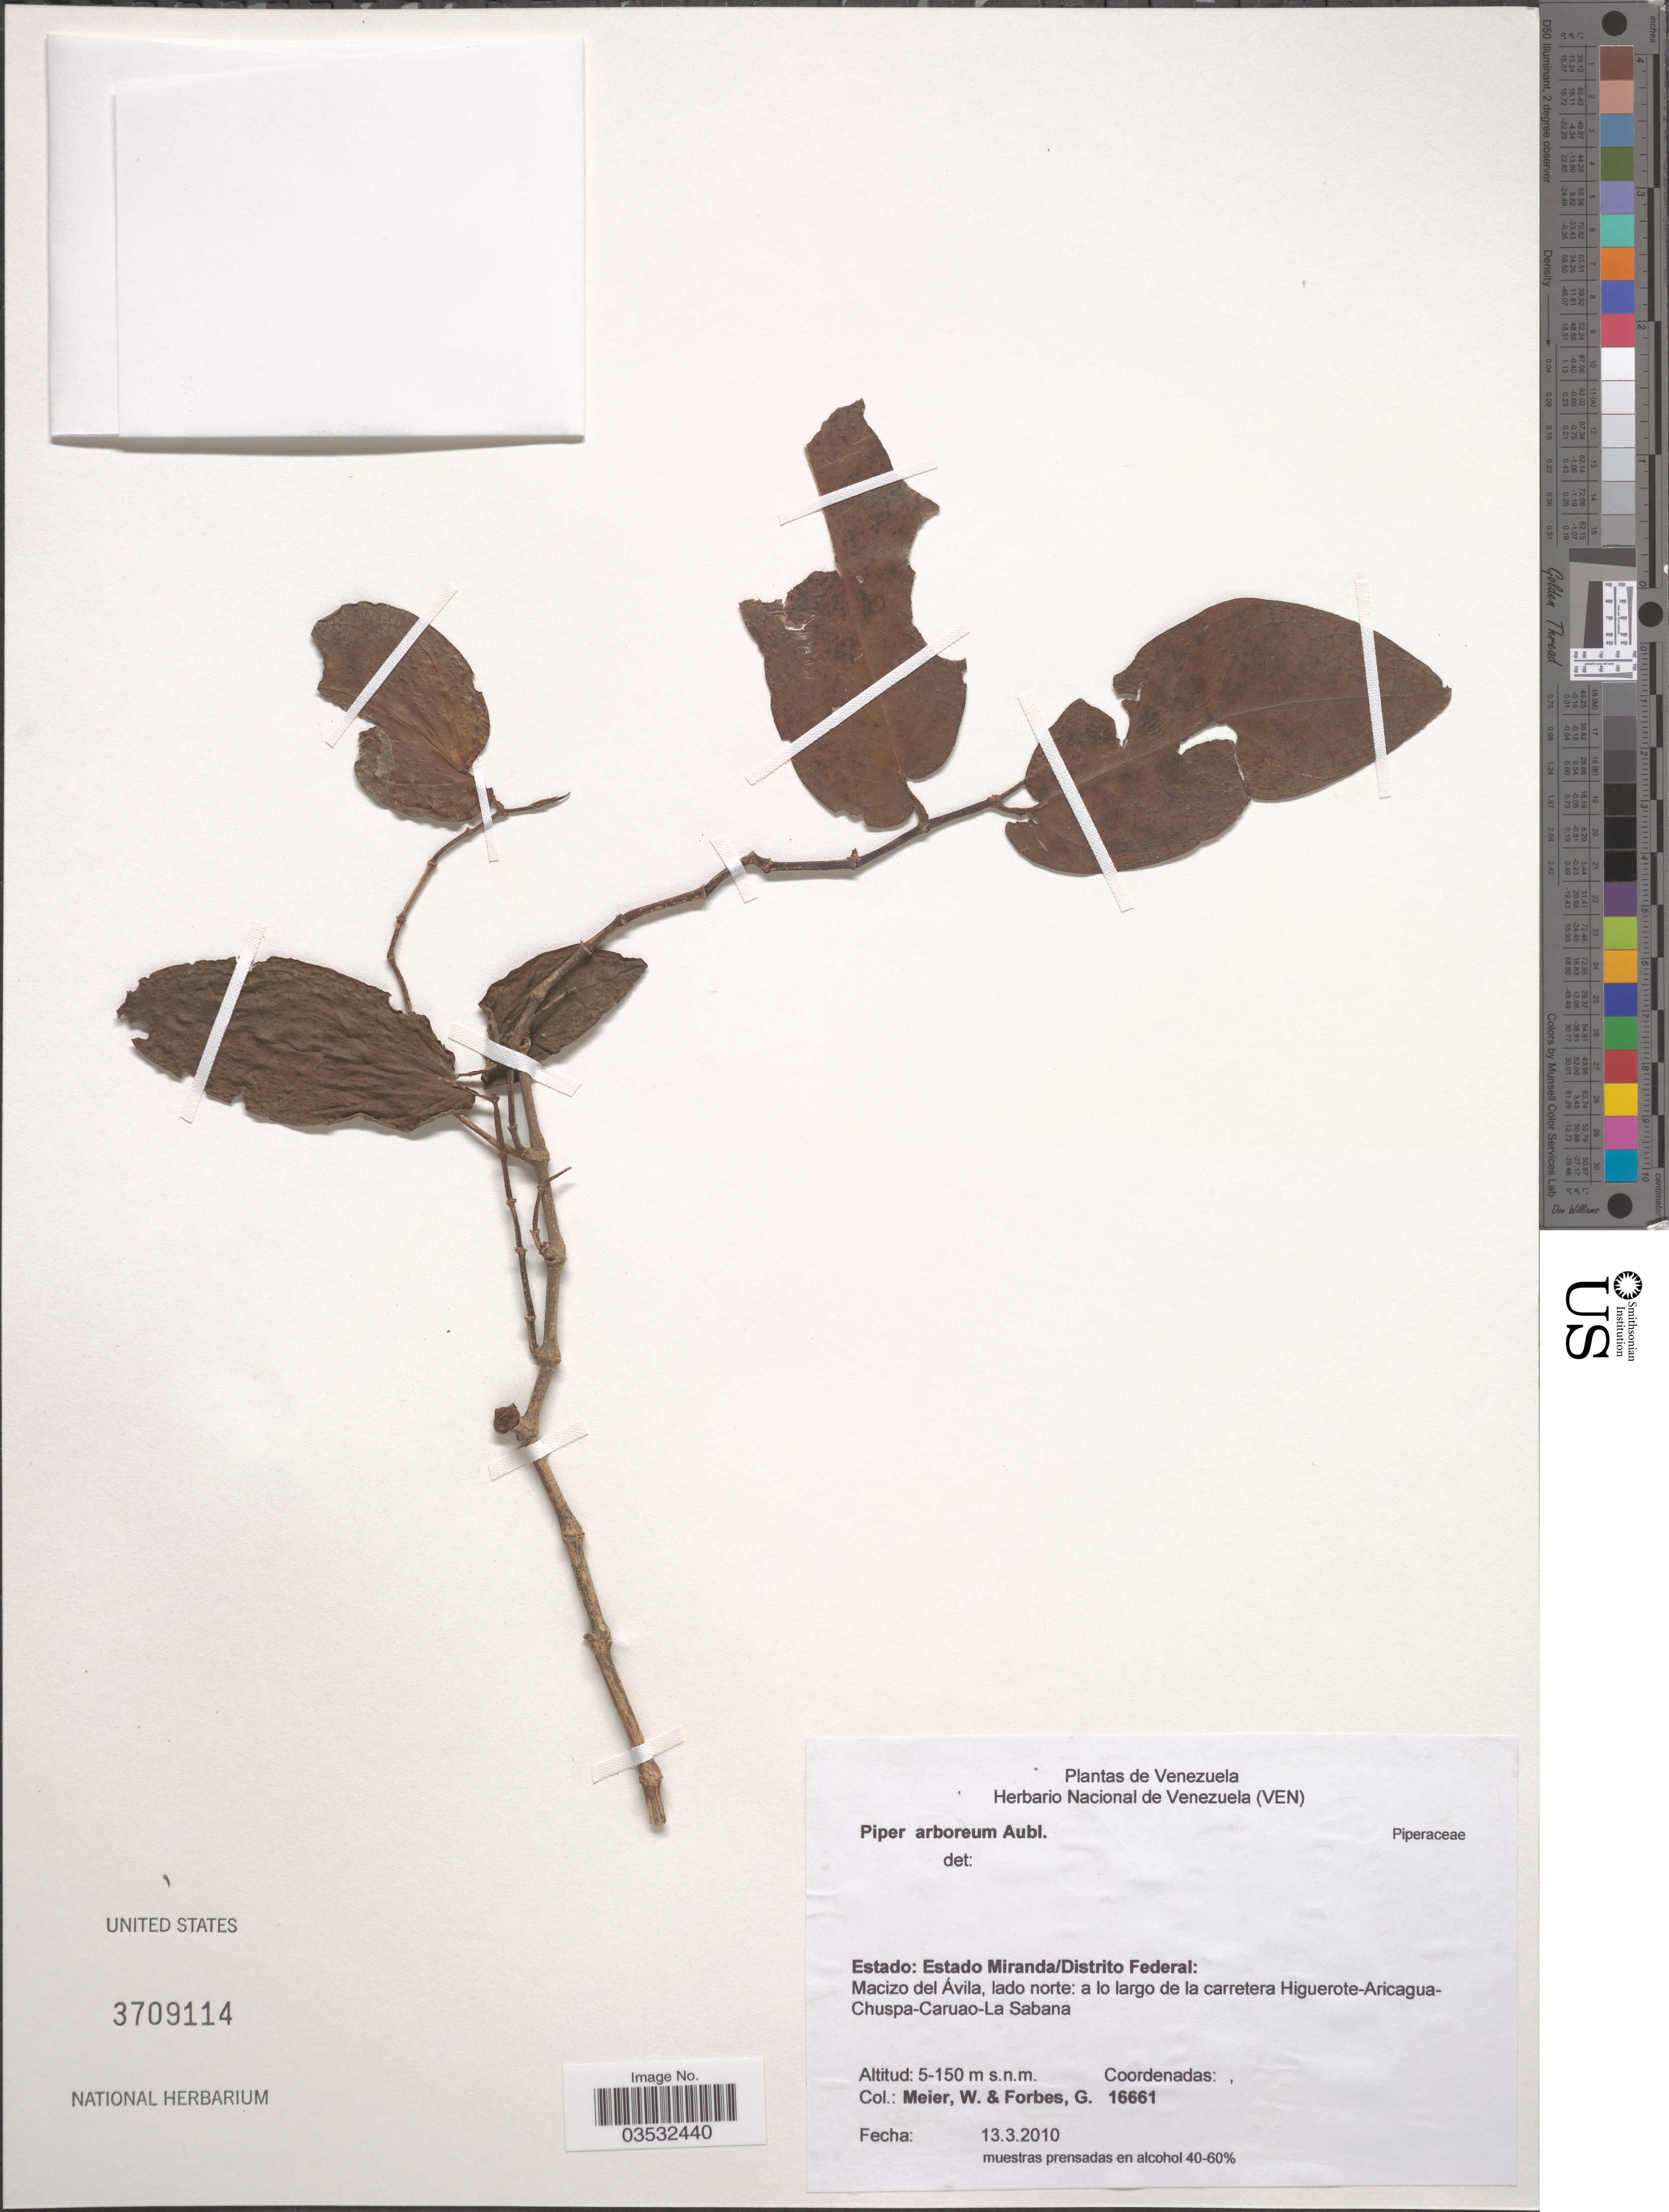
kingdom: Plantae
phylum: Tracheophyta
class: Magnoliopsida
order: Piperales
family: Piperaceae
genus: Piper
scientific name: Piper arboreum var. arboreum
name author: Aubl.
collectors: W. Meier & G. Forbes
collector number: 16661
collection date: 2010-03-13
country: Venezuela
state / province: Miranda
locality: Distrito Federal: Macizo del Avila, lado norte: a lo largo de la carretera Higuerote-Aricagua-Chuspa-Caruao-La Sabana.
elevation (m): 5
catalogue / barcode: US 3709114